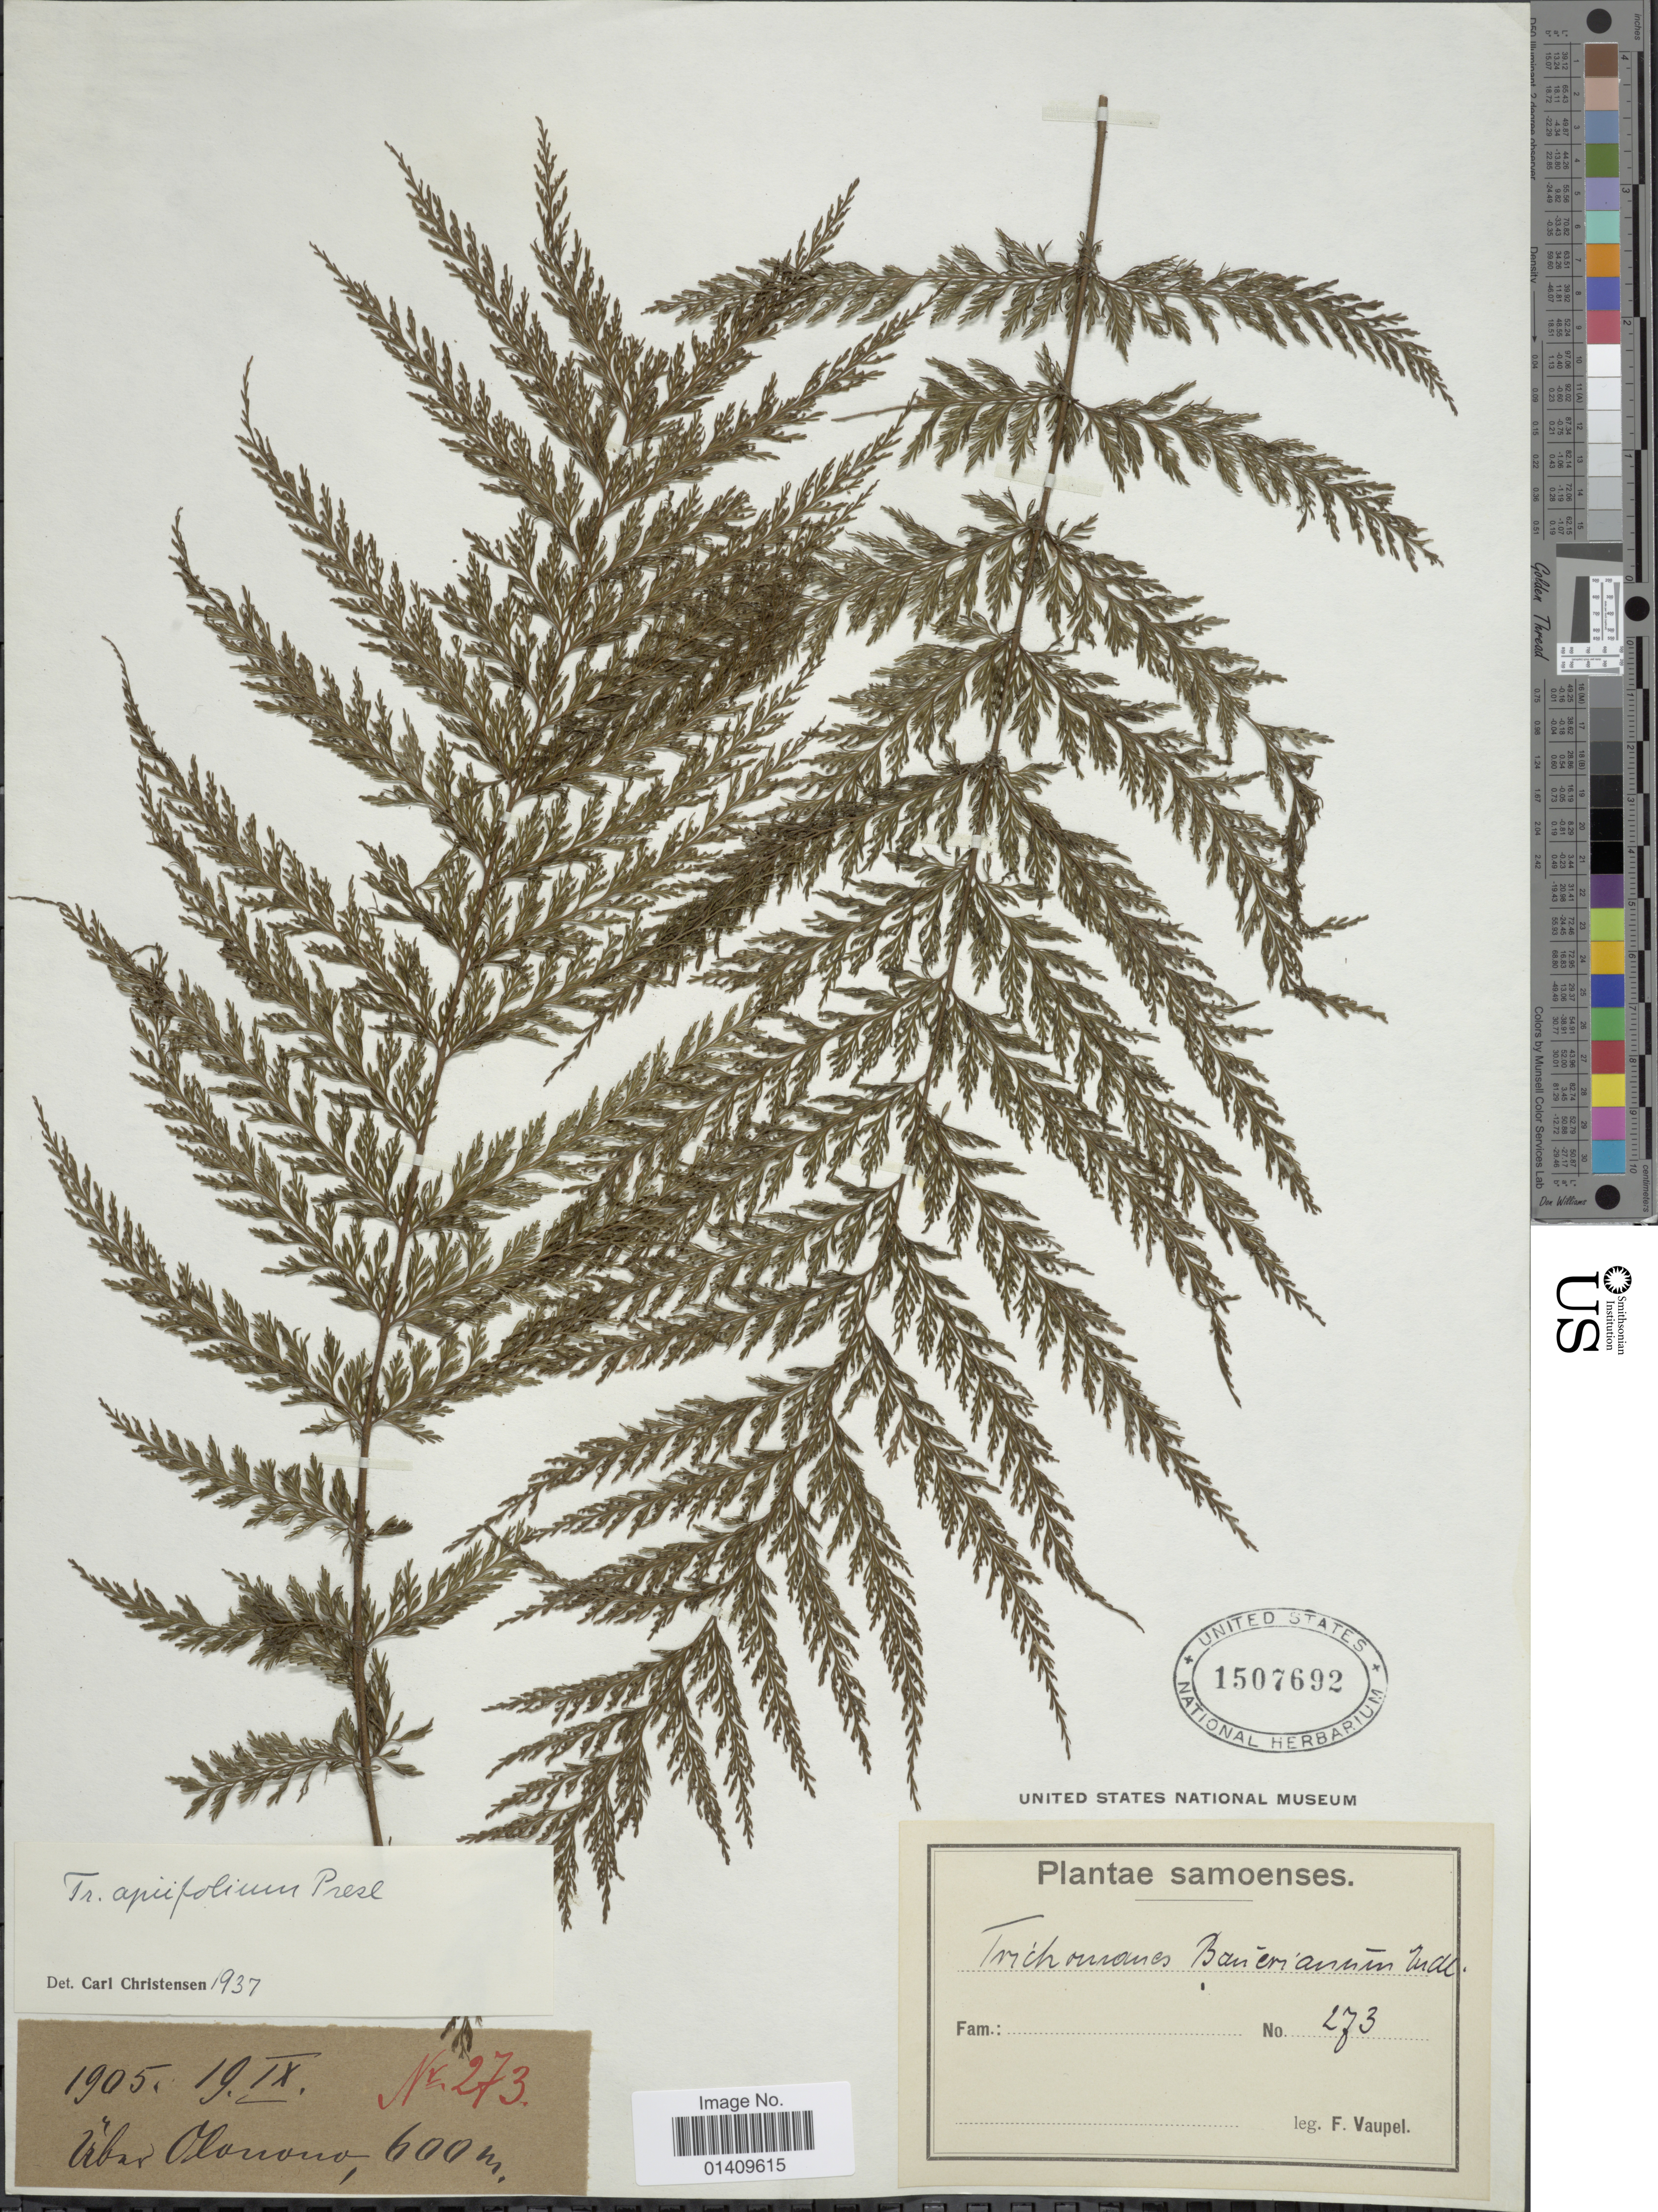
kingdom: Plantae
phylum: Tracheophyta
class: Polypodiopsida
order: Hymenophyllales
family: Hymenophyllaceae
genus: Callistopteris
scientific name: Callistopteris apiifolia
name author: (C. Presl) Copel.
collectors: F. Vaupel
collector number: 273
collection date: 1905-09-19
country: Samoa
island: Ulopu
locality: Samoenses Ubar Olonono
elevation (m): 600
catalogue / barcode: US 1507692